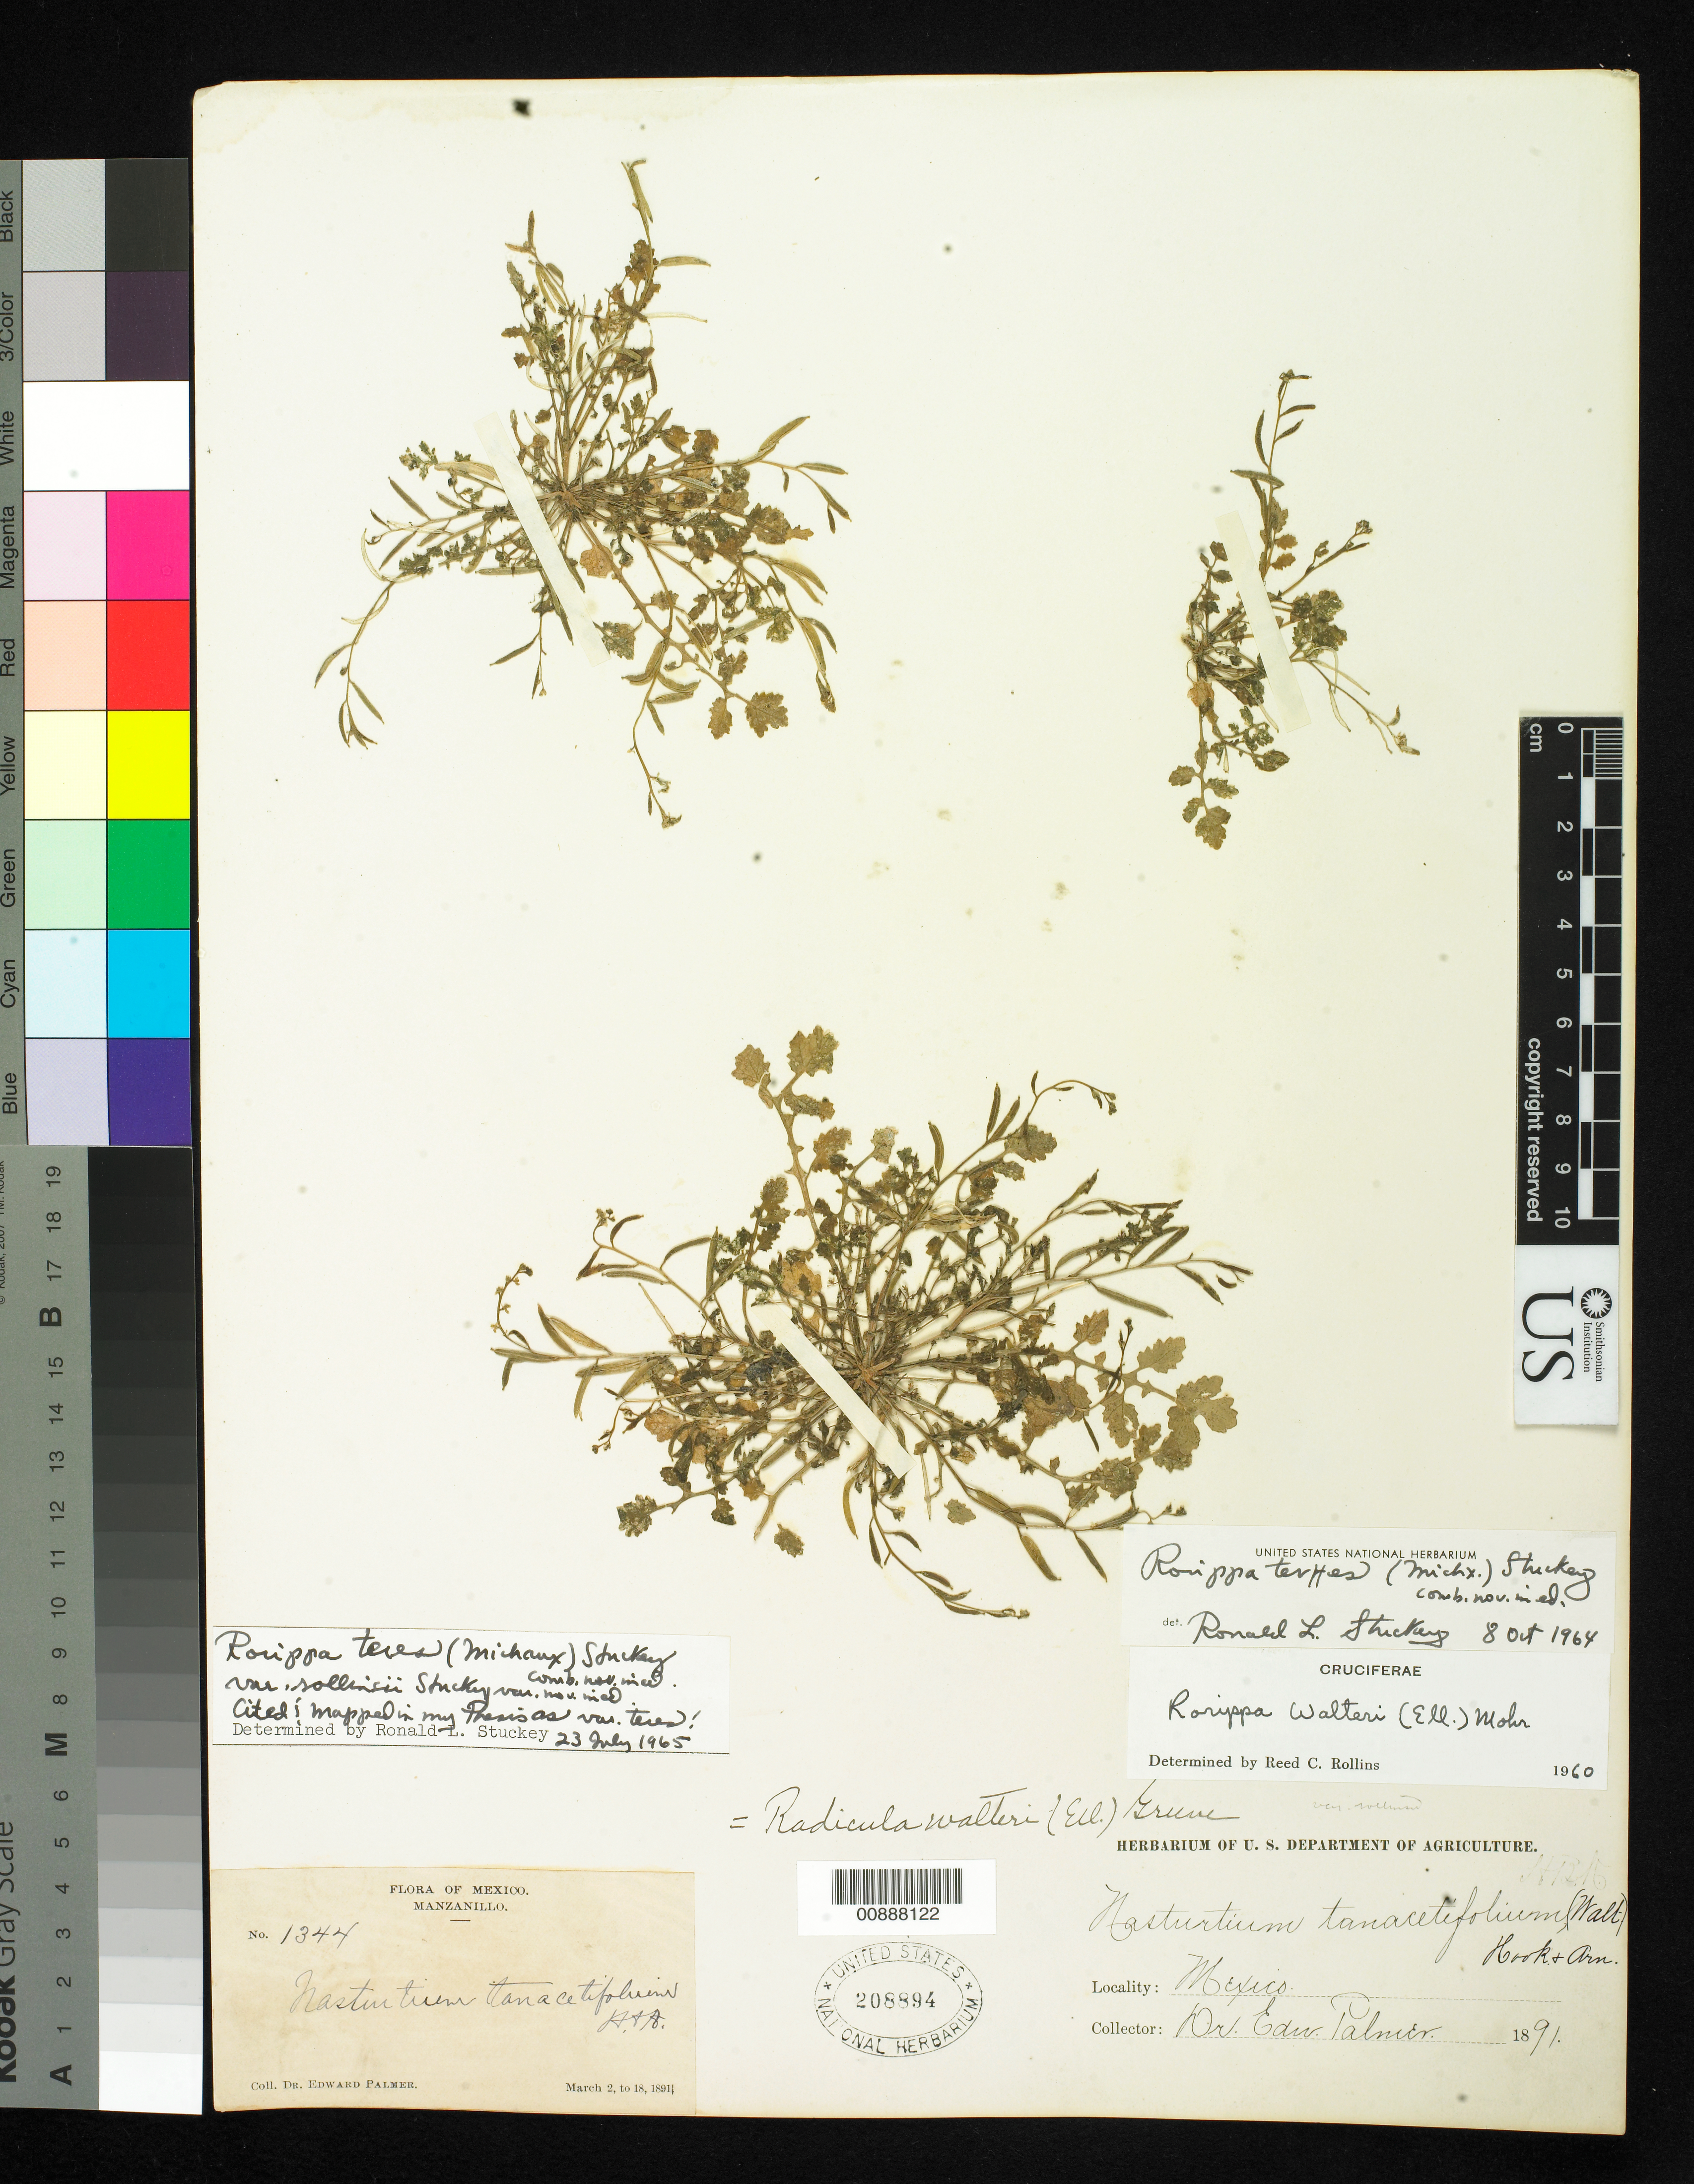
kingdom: Plantae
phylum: Tracheophyta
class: Magnoliopsida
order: Brassicales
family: Brassicaceae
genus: Rorippa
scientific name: Rorippa teres var. rollinsii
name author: Stuckey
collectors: E. Palmer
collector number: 1344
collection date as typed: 02 Mar 1891 to 18 Mar 1891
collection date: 1891-03-02/1891-03-18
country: Mexico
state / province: Colima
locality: Manzanillo, Colima.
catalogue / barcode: US 208894